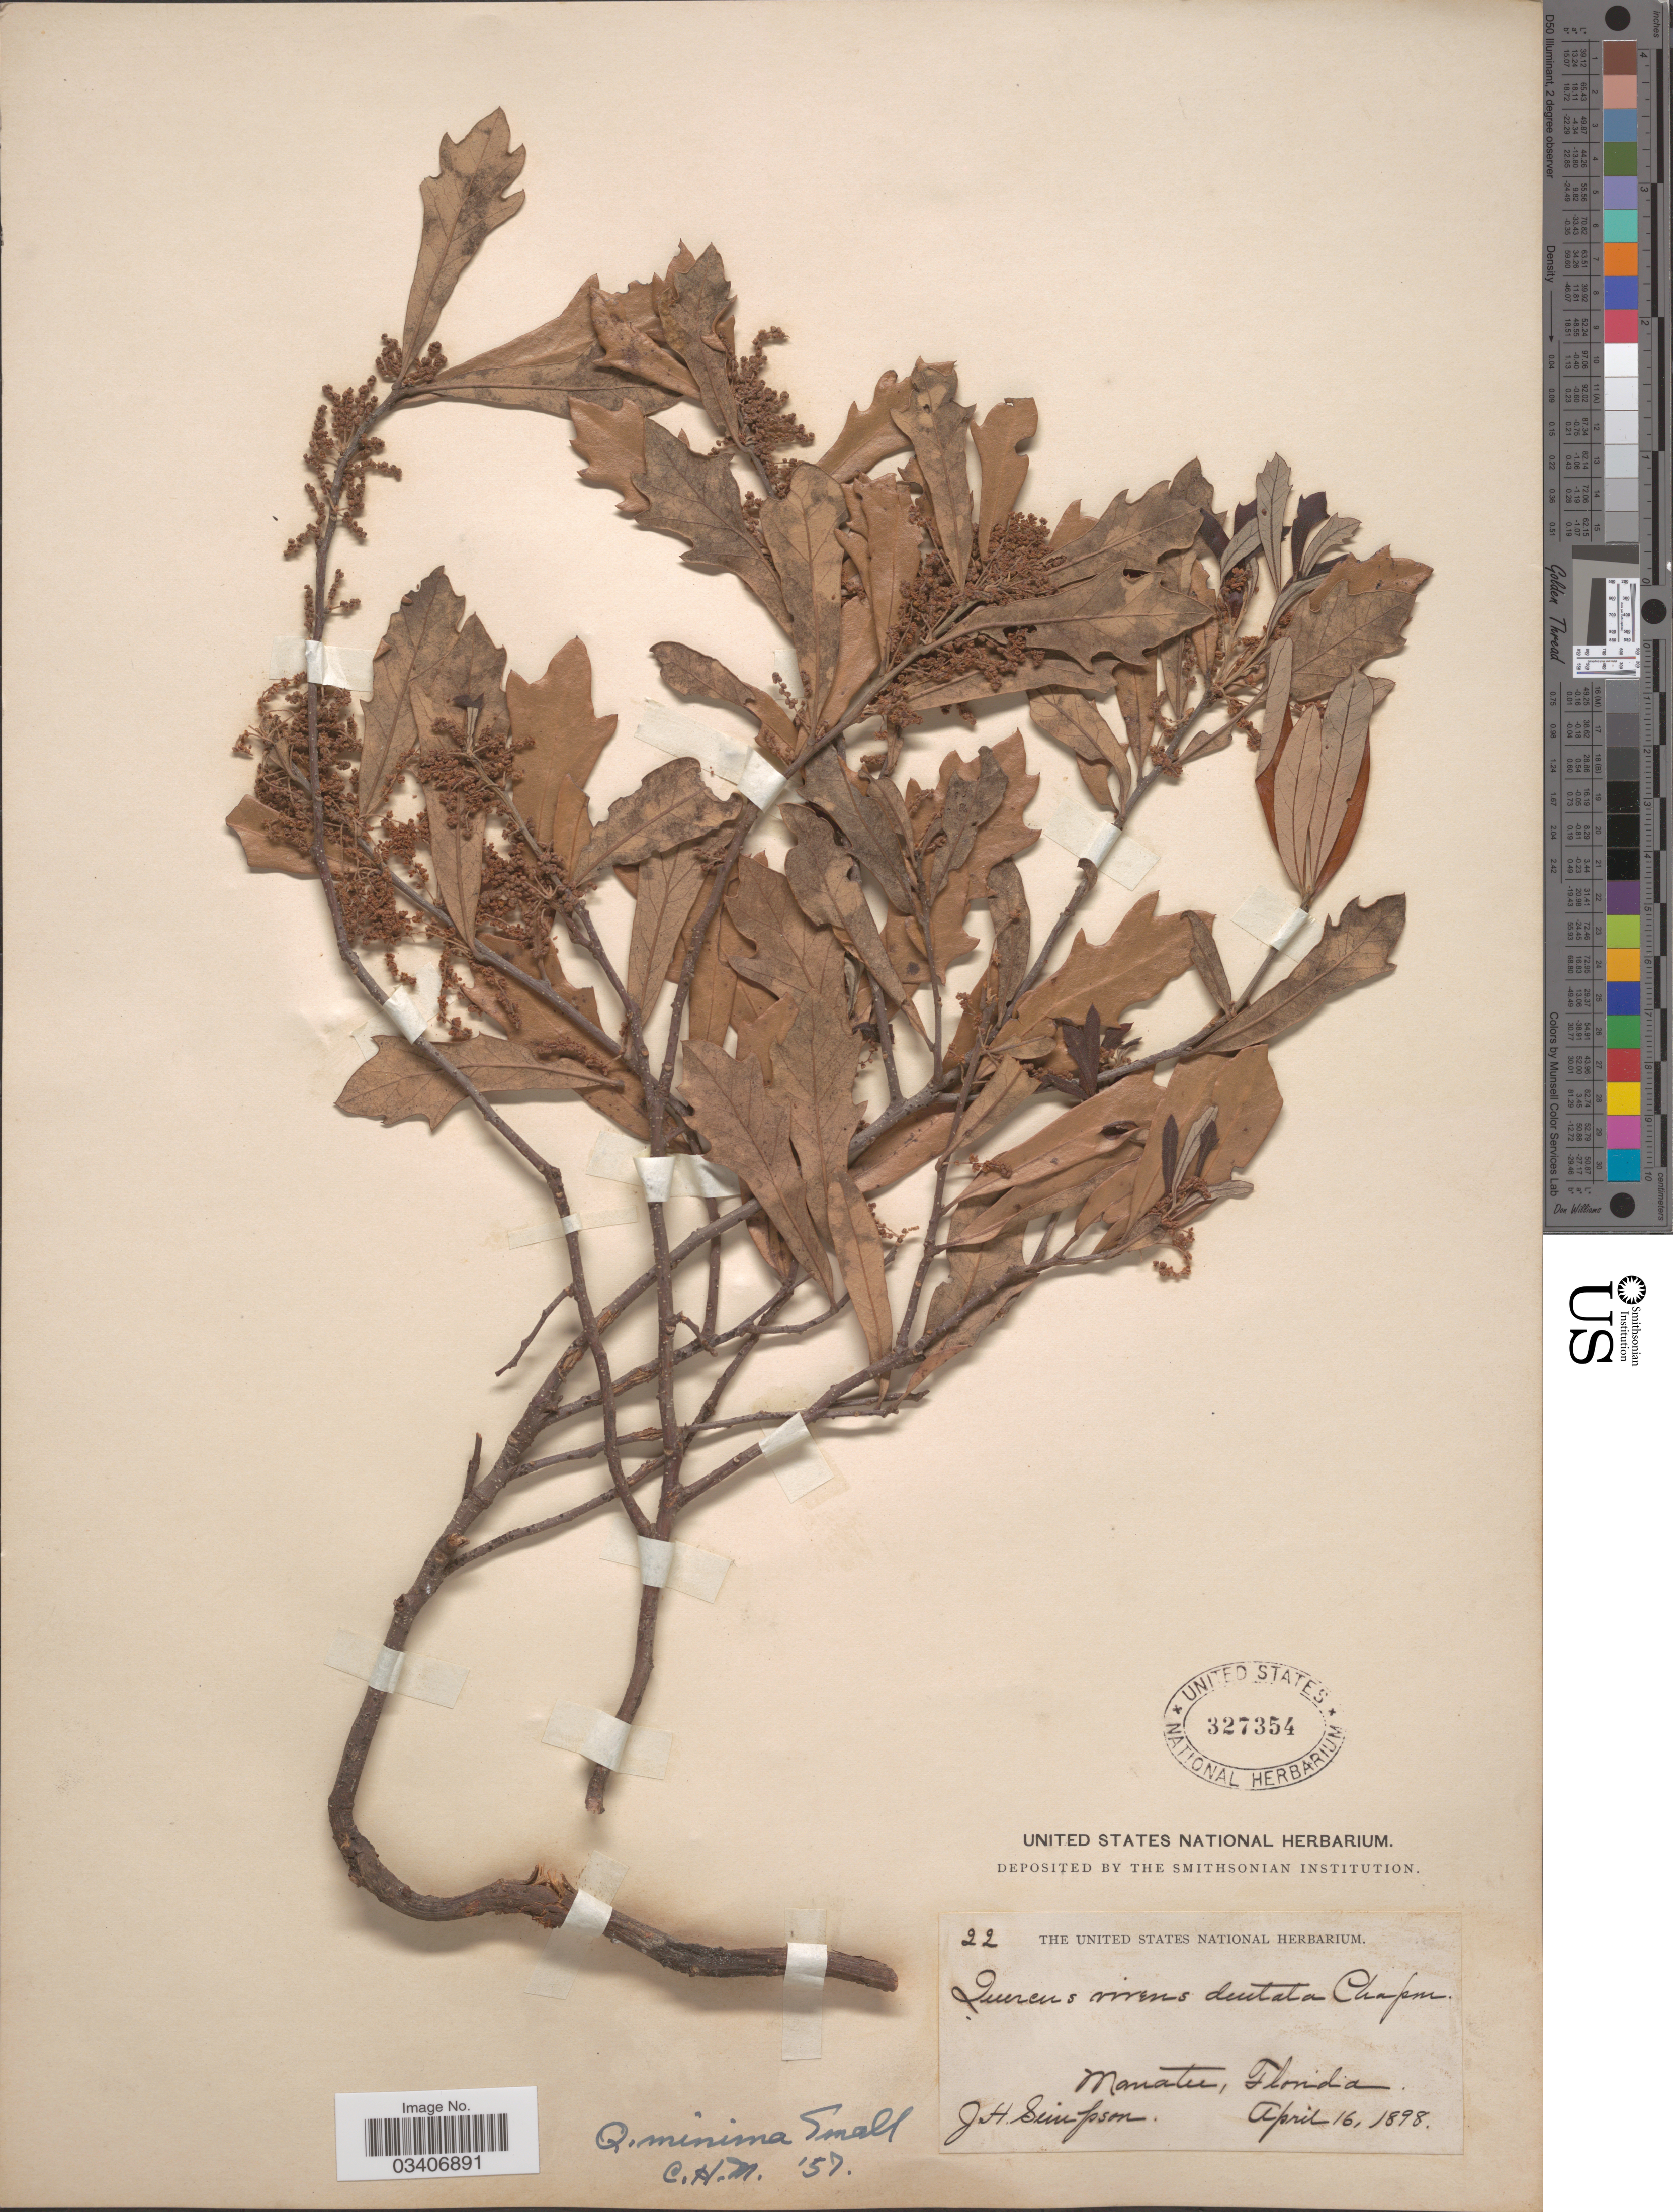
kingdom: Plantae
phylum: Tracheophyta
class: Magnoliopsida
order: Fagales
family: Fagaceae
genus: Quercus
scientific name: Quercus minima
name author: (Sarg.) Small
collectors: J. H. Simpson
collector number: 22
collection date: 1898-04-16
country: United States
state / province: Florida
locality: Manatee.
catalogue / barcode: US 327354